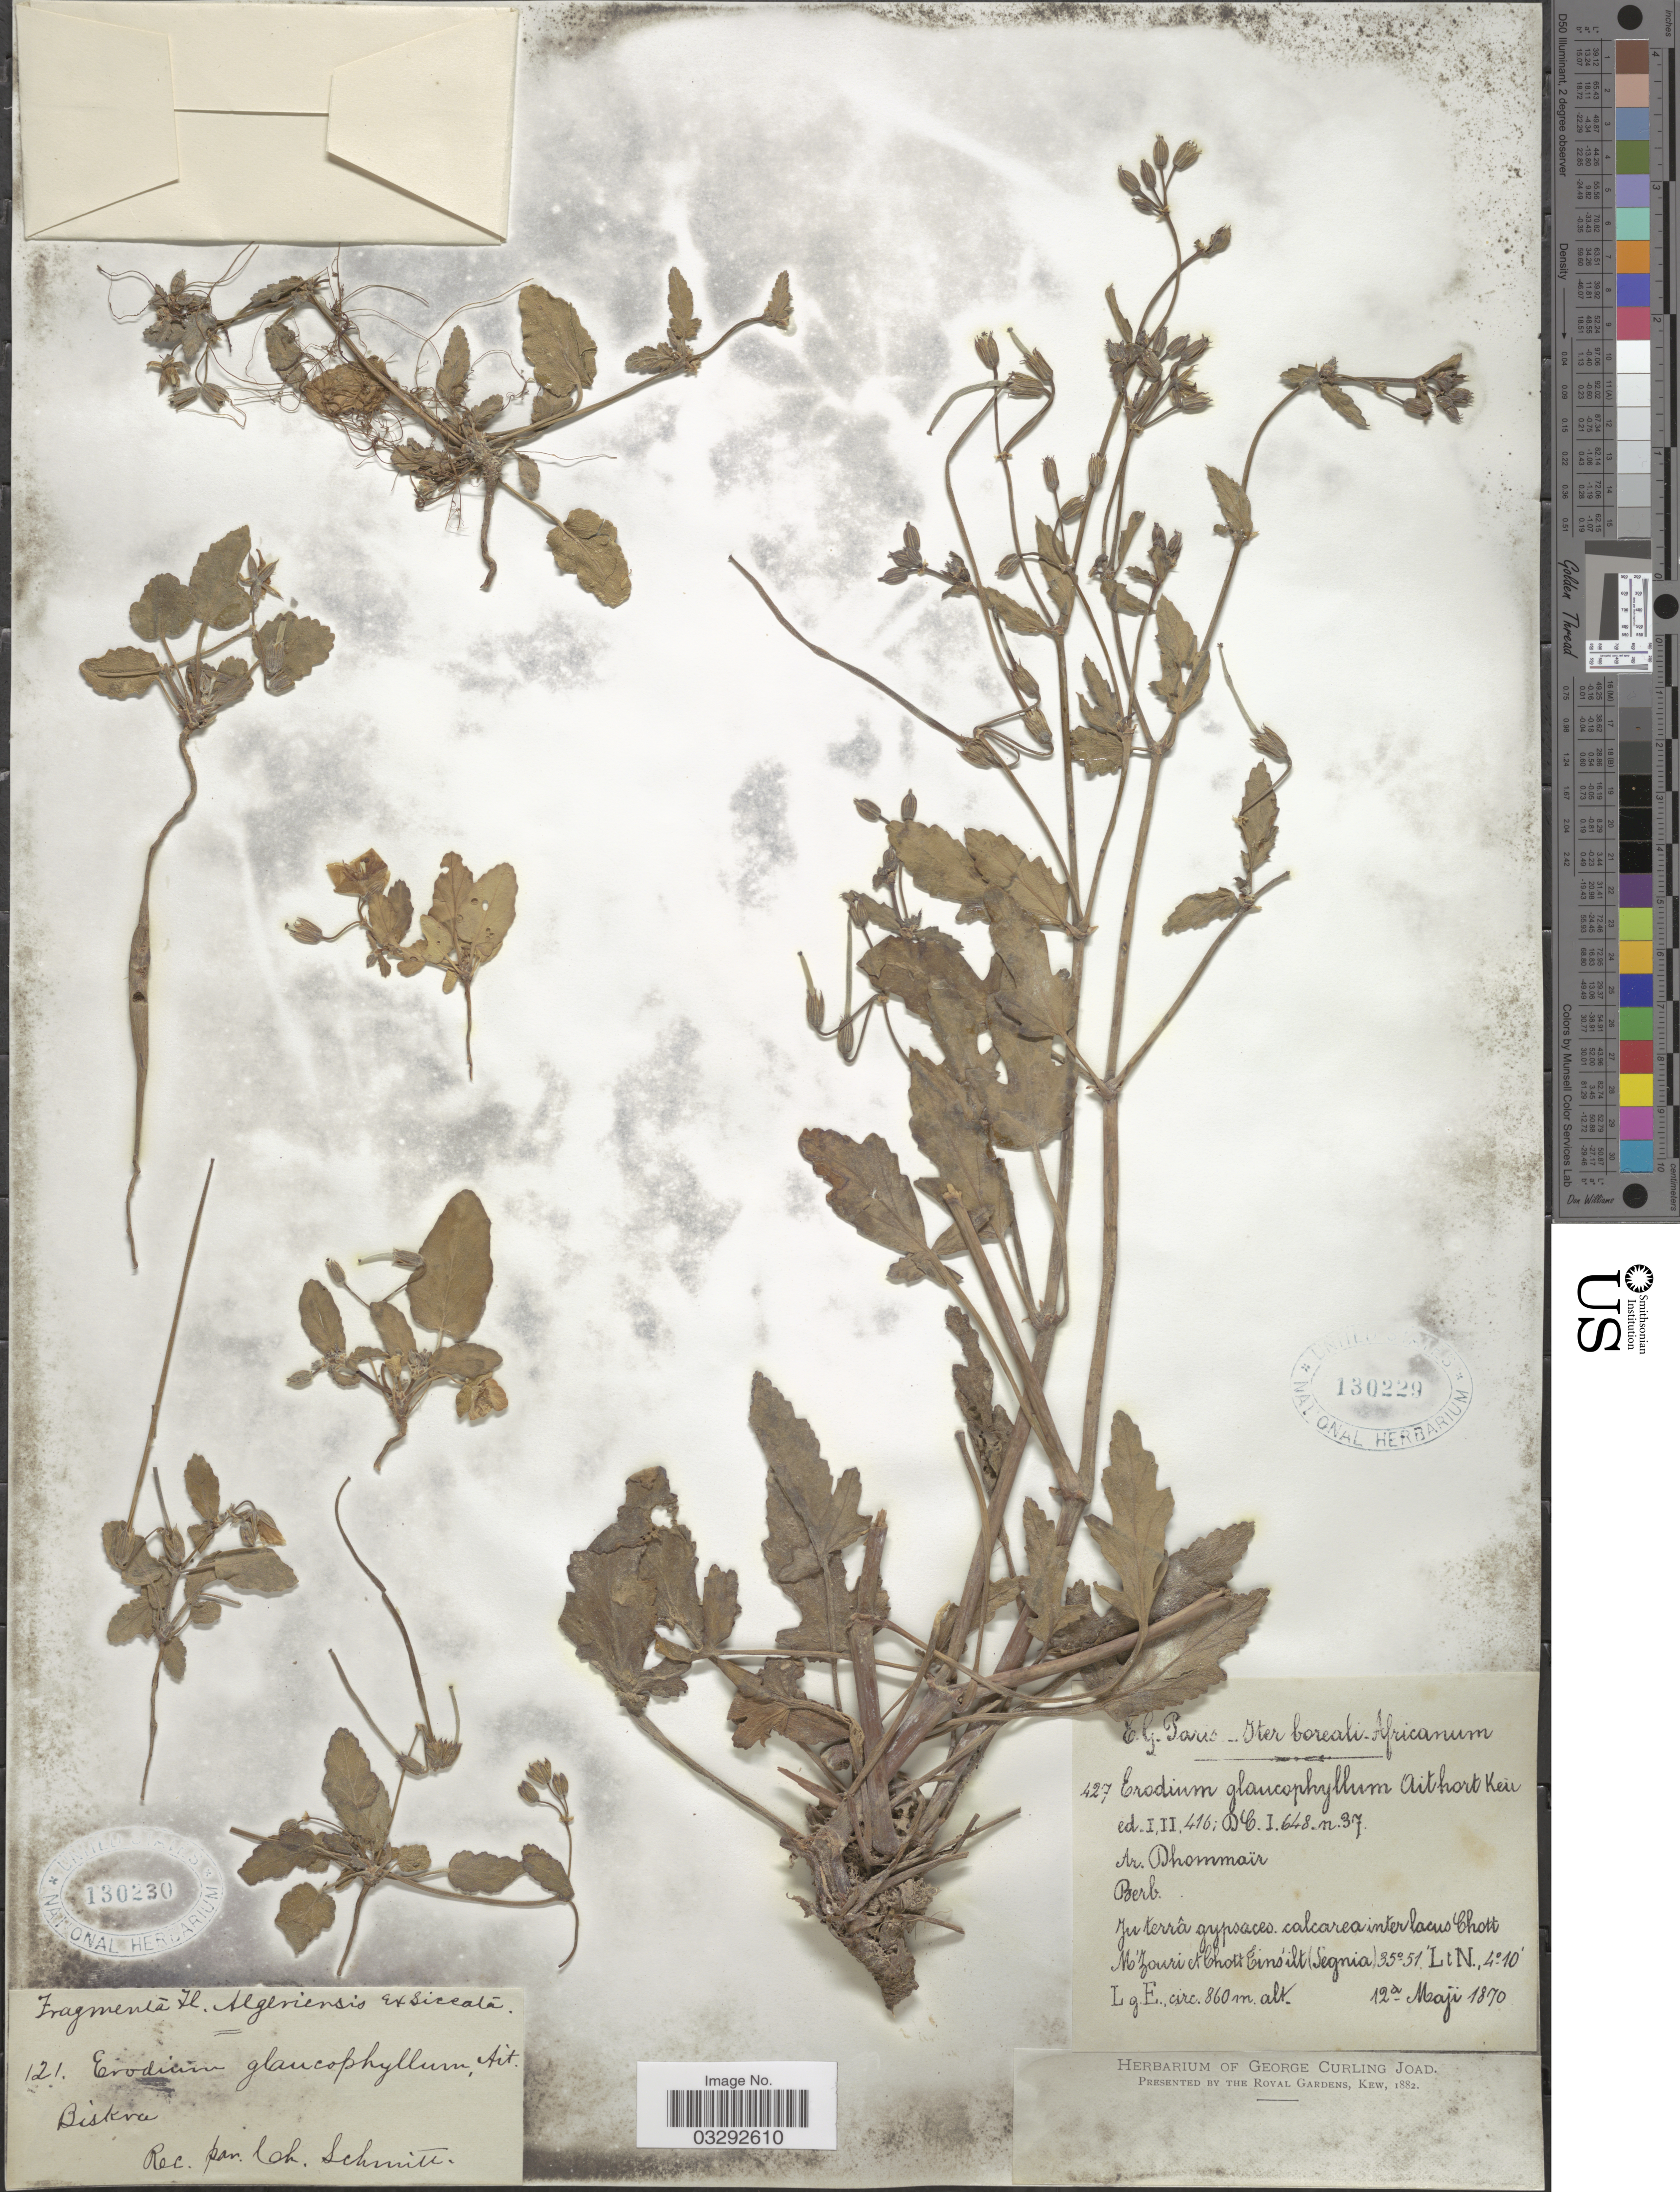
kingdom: Plantae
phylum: Tracheophyta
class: Magnoliopsida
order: Geraniales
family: Geraniaceae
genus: Erodium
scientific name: Erodium glaucophyllum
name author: (L.) L'Hér.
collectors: Paris, E.G.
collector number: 427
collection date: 1870-05-12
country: Algeria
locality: Iter boreali-Africanum. Juterrâ gypsaces calcarea inter lacus Chott M'Zouri et Chott Tinsilt (Segnia).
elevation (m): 860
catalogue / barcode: US 130229-2